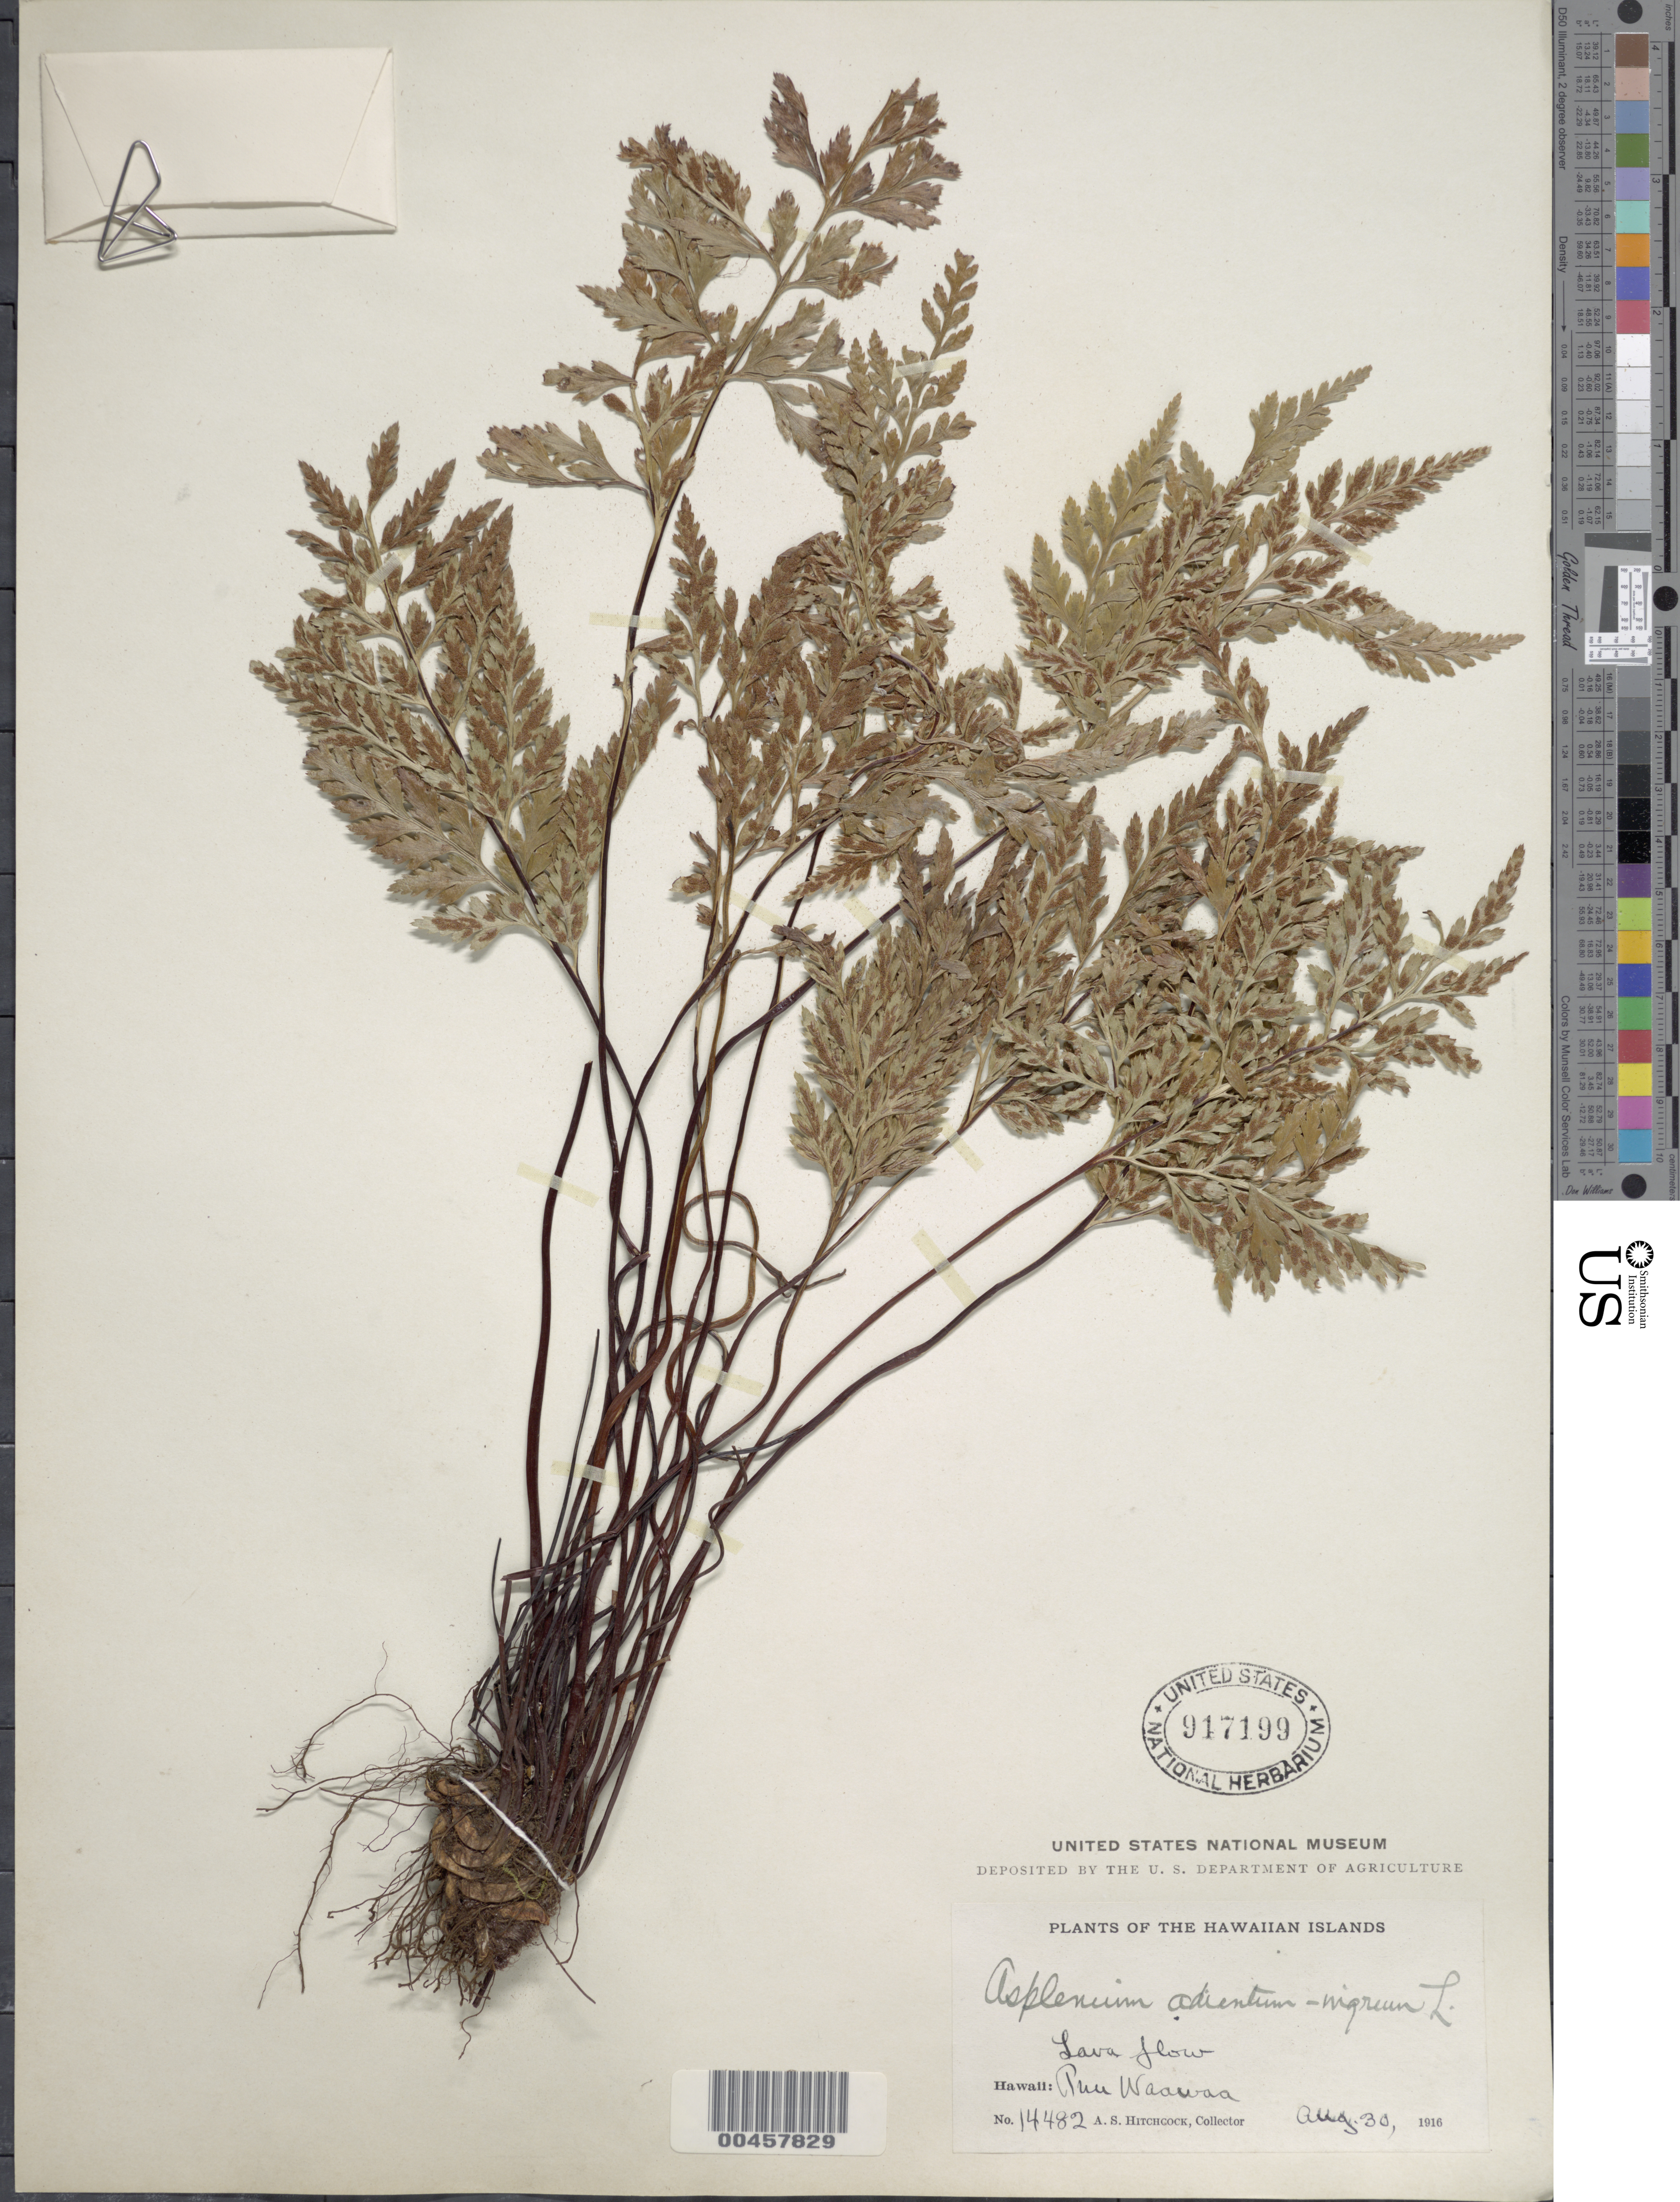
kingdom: Plantae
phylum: Tracheophyta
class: Polypodiopsida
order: Polypodiales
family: Aspleniaceae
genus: Asplenium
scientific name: Asplenium adiantum-nigrum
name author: L.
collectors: A. S. Hitchcock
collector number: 14482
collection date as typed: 30 Aug 1916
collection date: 1916-08-30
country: United States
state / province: Hawaii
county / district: Hawaii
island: Hawaii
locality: Puu Waawaa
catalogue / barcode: US 917199